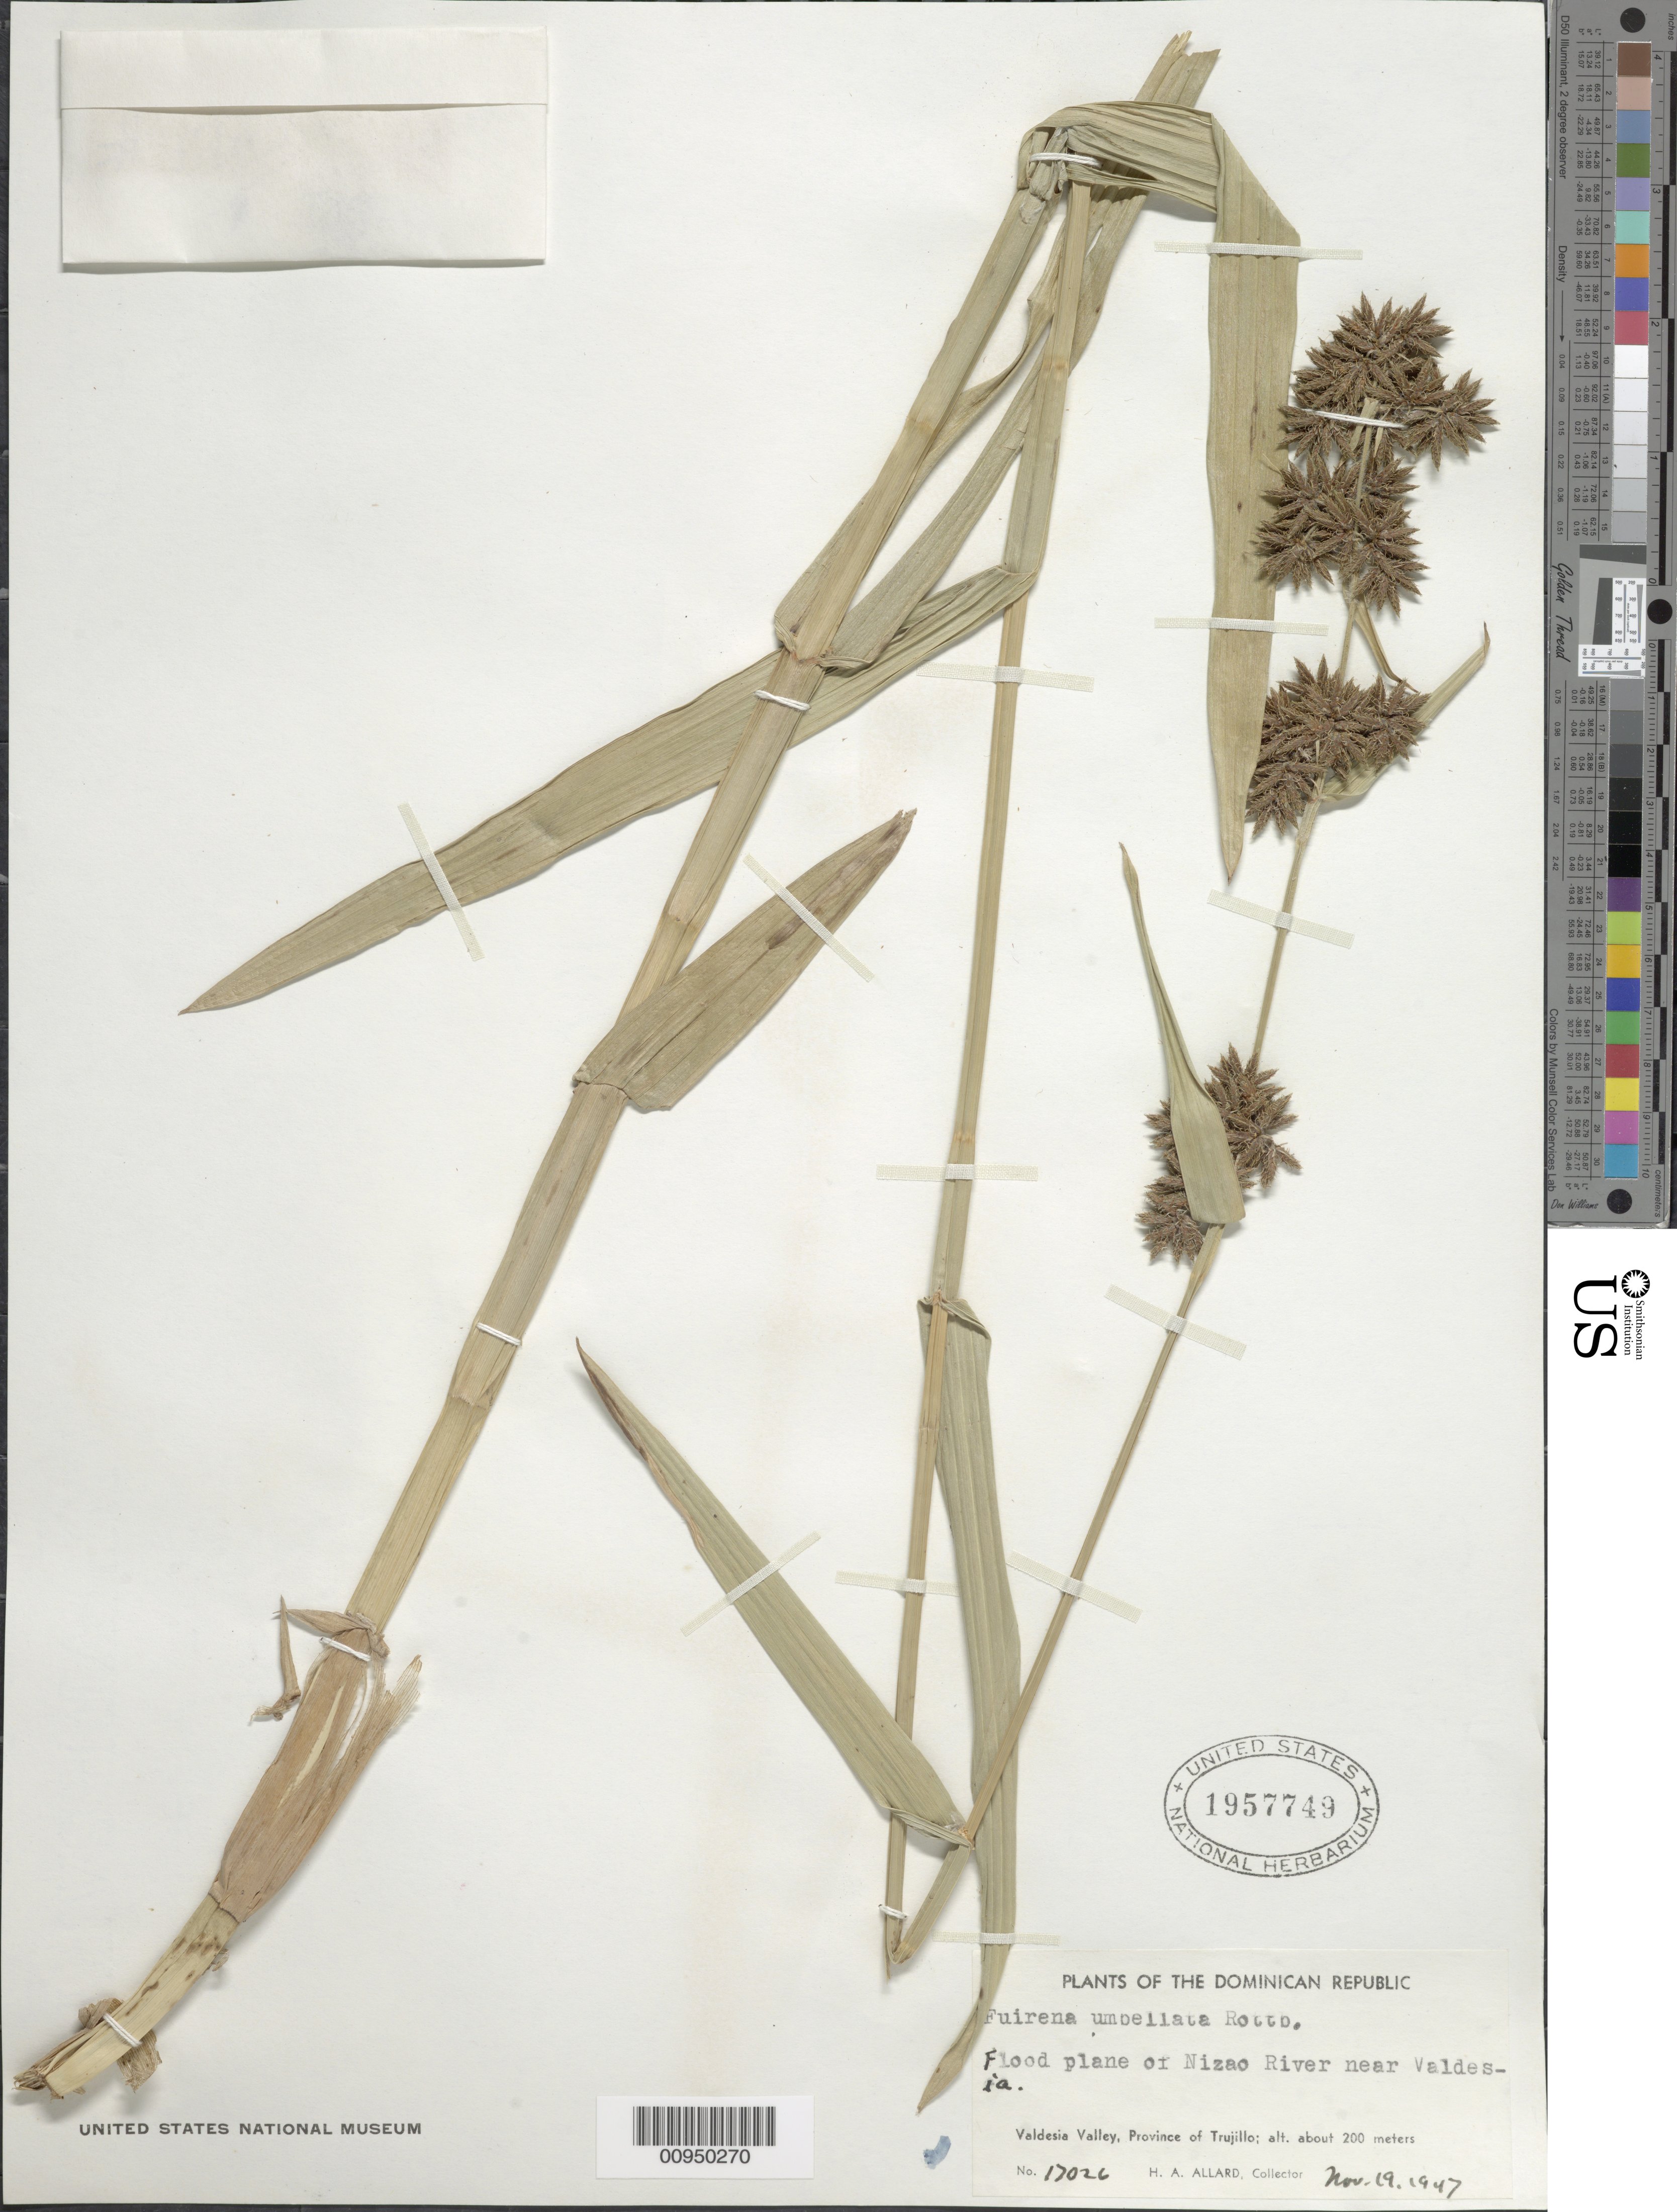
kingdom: Plantae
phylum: Tracheophyta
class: Liliopsida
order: Poales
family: Cyperaceae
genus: Fuirena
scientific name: Fuirena umbellata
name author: Rottb.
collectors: H. A. Allard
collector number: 17026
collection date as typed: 19 Nov 1947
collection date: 1947-11-19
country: Dominican Republic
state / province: Santo Domingo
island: Hispaniola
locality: Valdesia Valley, flood plain of Nizao River near Valdesia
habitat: Flood plain of river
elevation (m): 200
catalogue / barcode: US 1957749